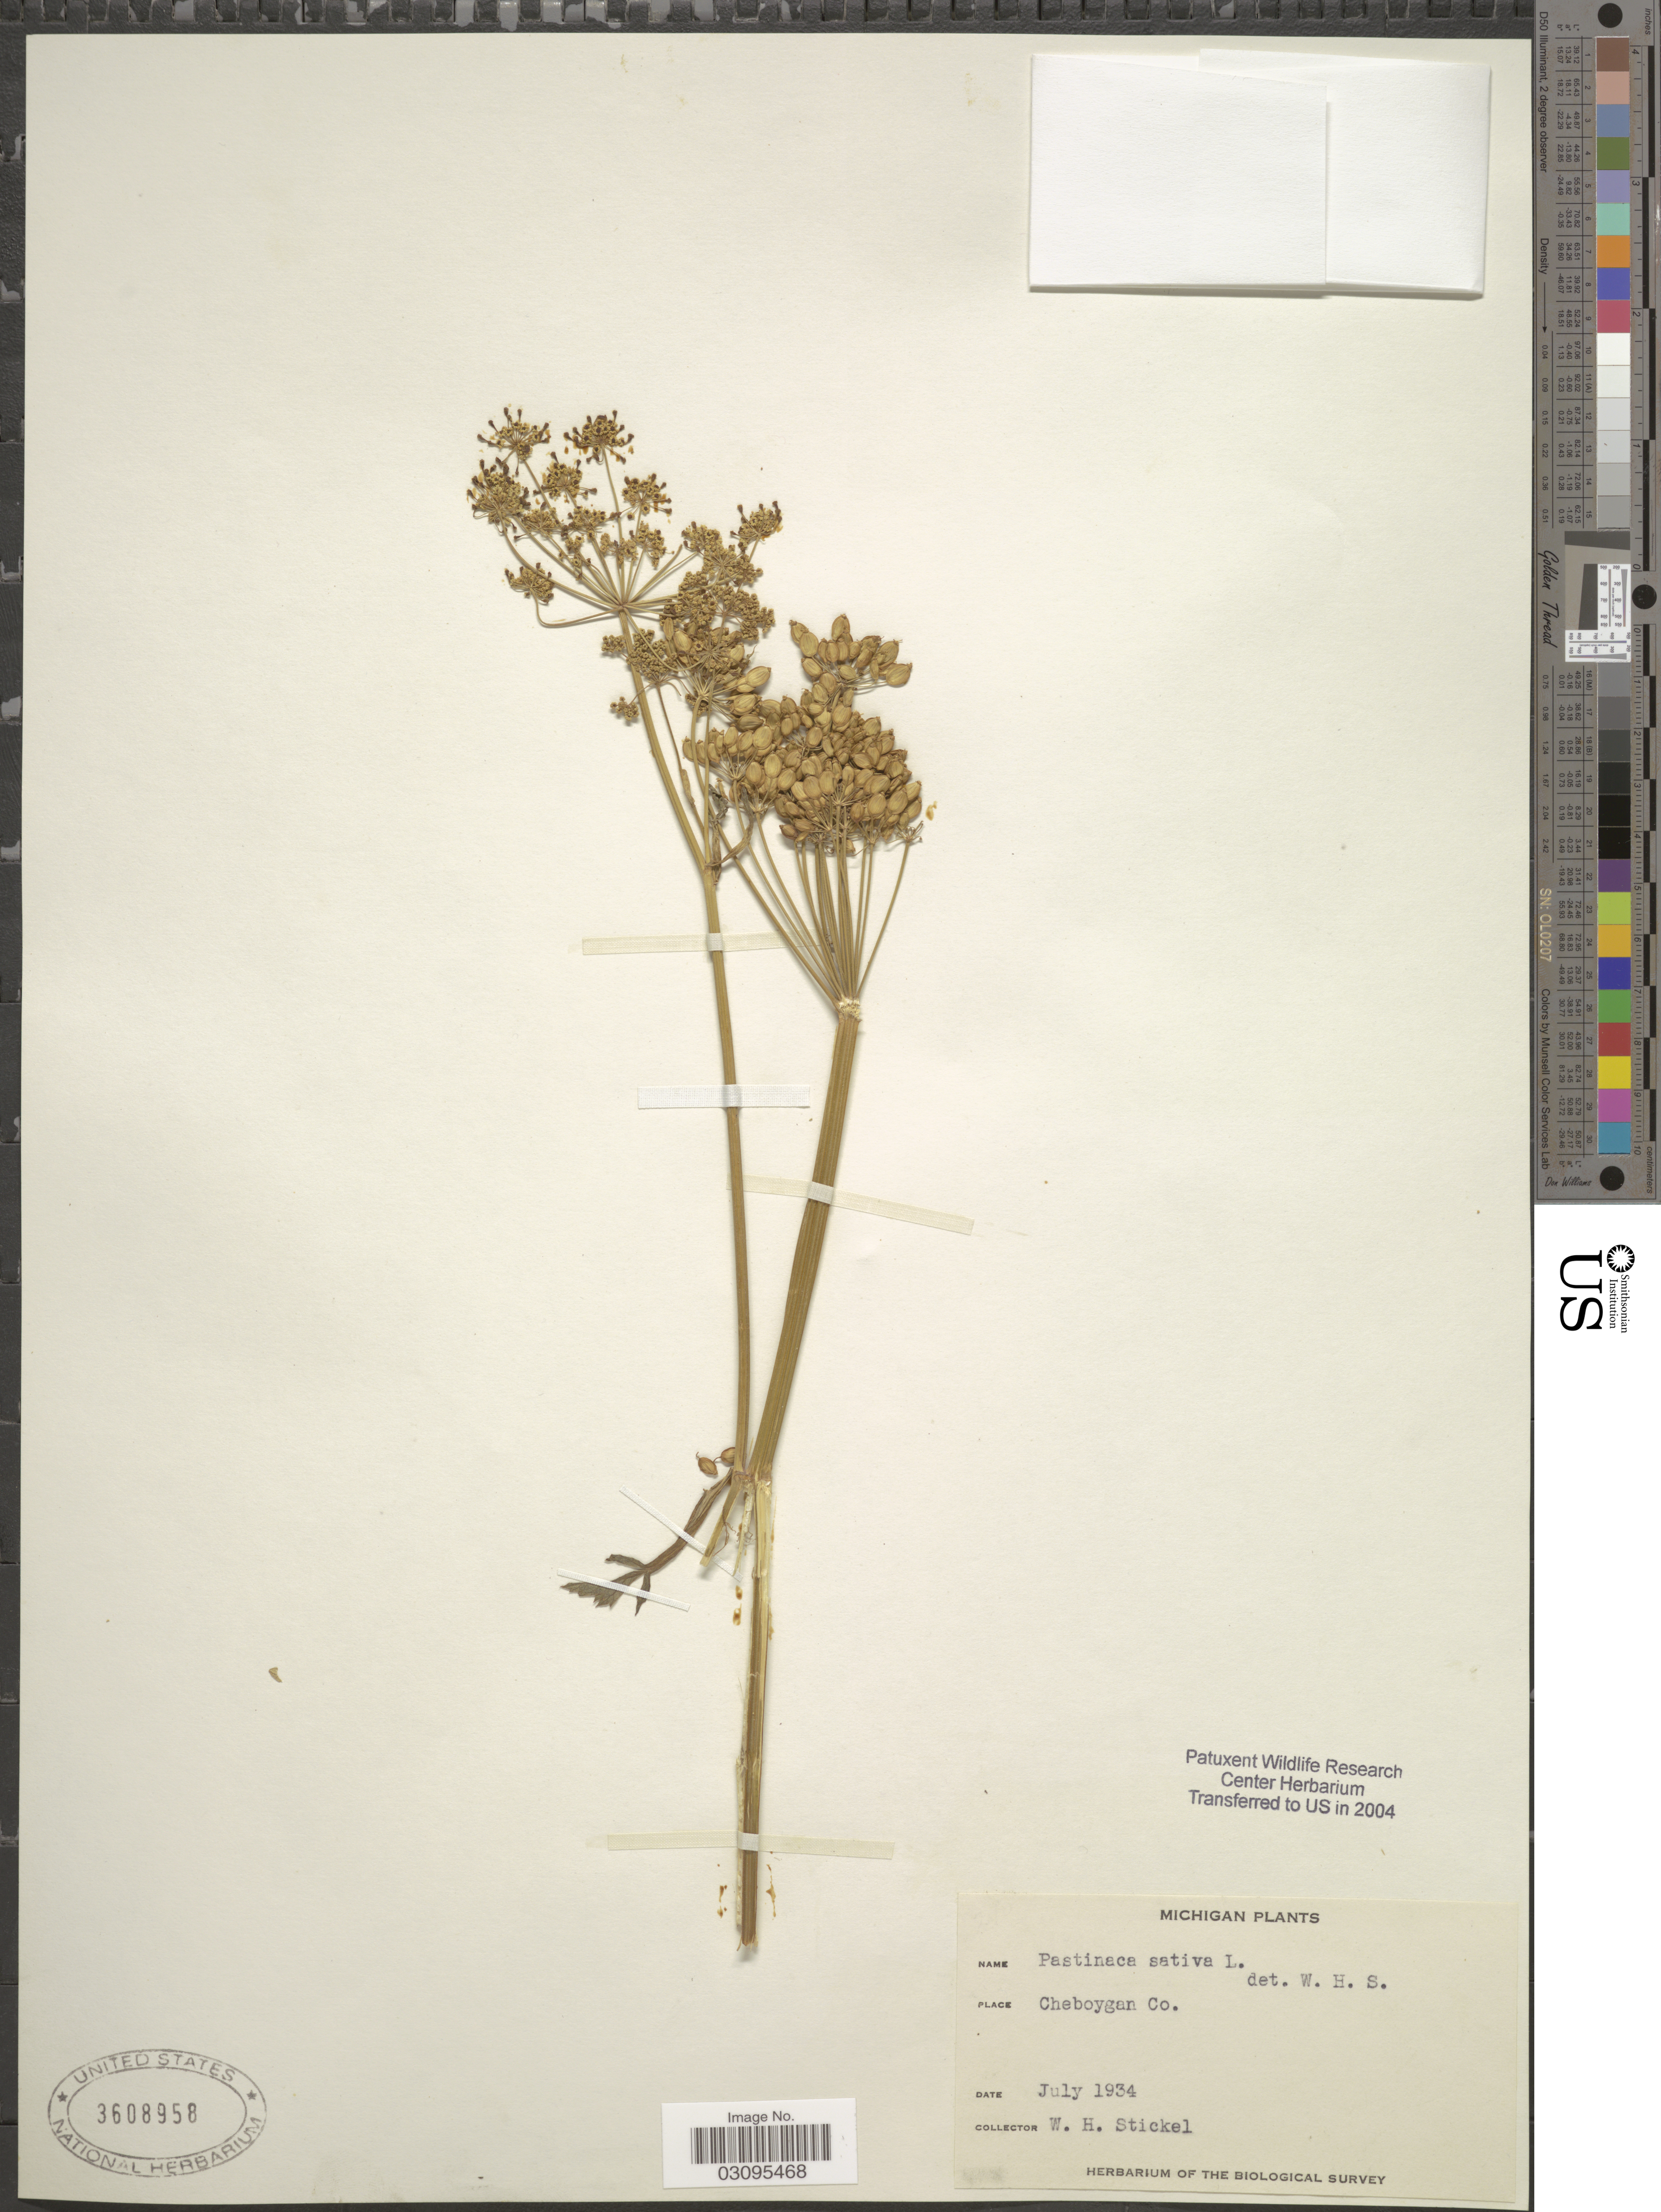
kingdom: Plantae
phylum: Tracheophyta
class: Magnoliopsida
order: Apiales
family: Apiaceae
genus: Pastinaca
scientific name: Pastinaca sativa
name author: L.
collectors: W. Stickel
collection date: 1934-07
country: United States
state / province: Michigan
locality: Cheboygan Co.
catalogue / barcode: US 3608958